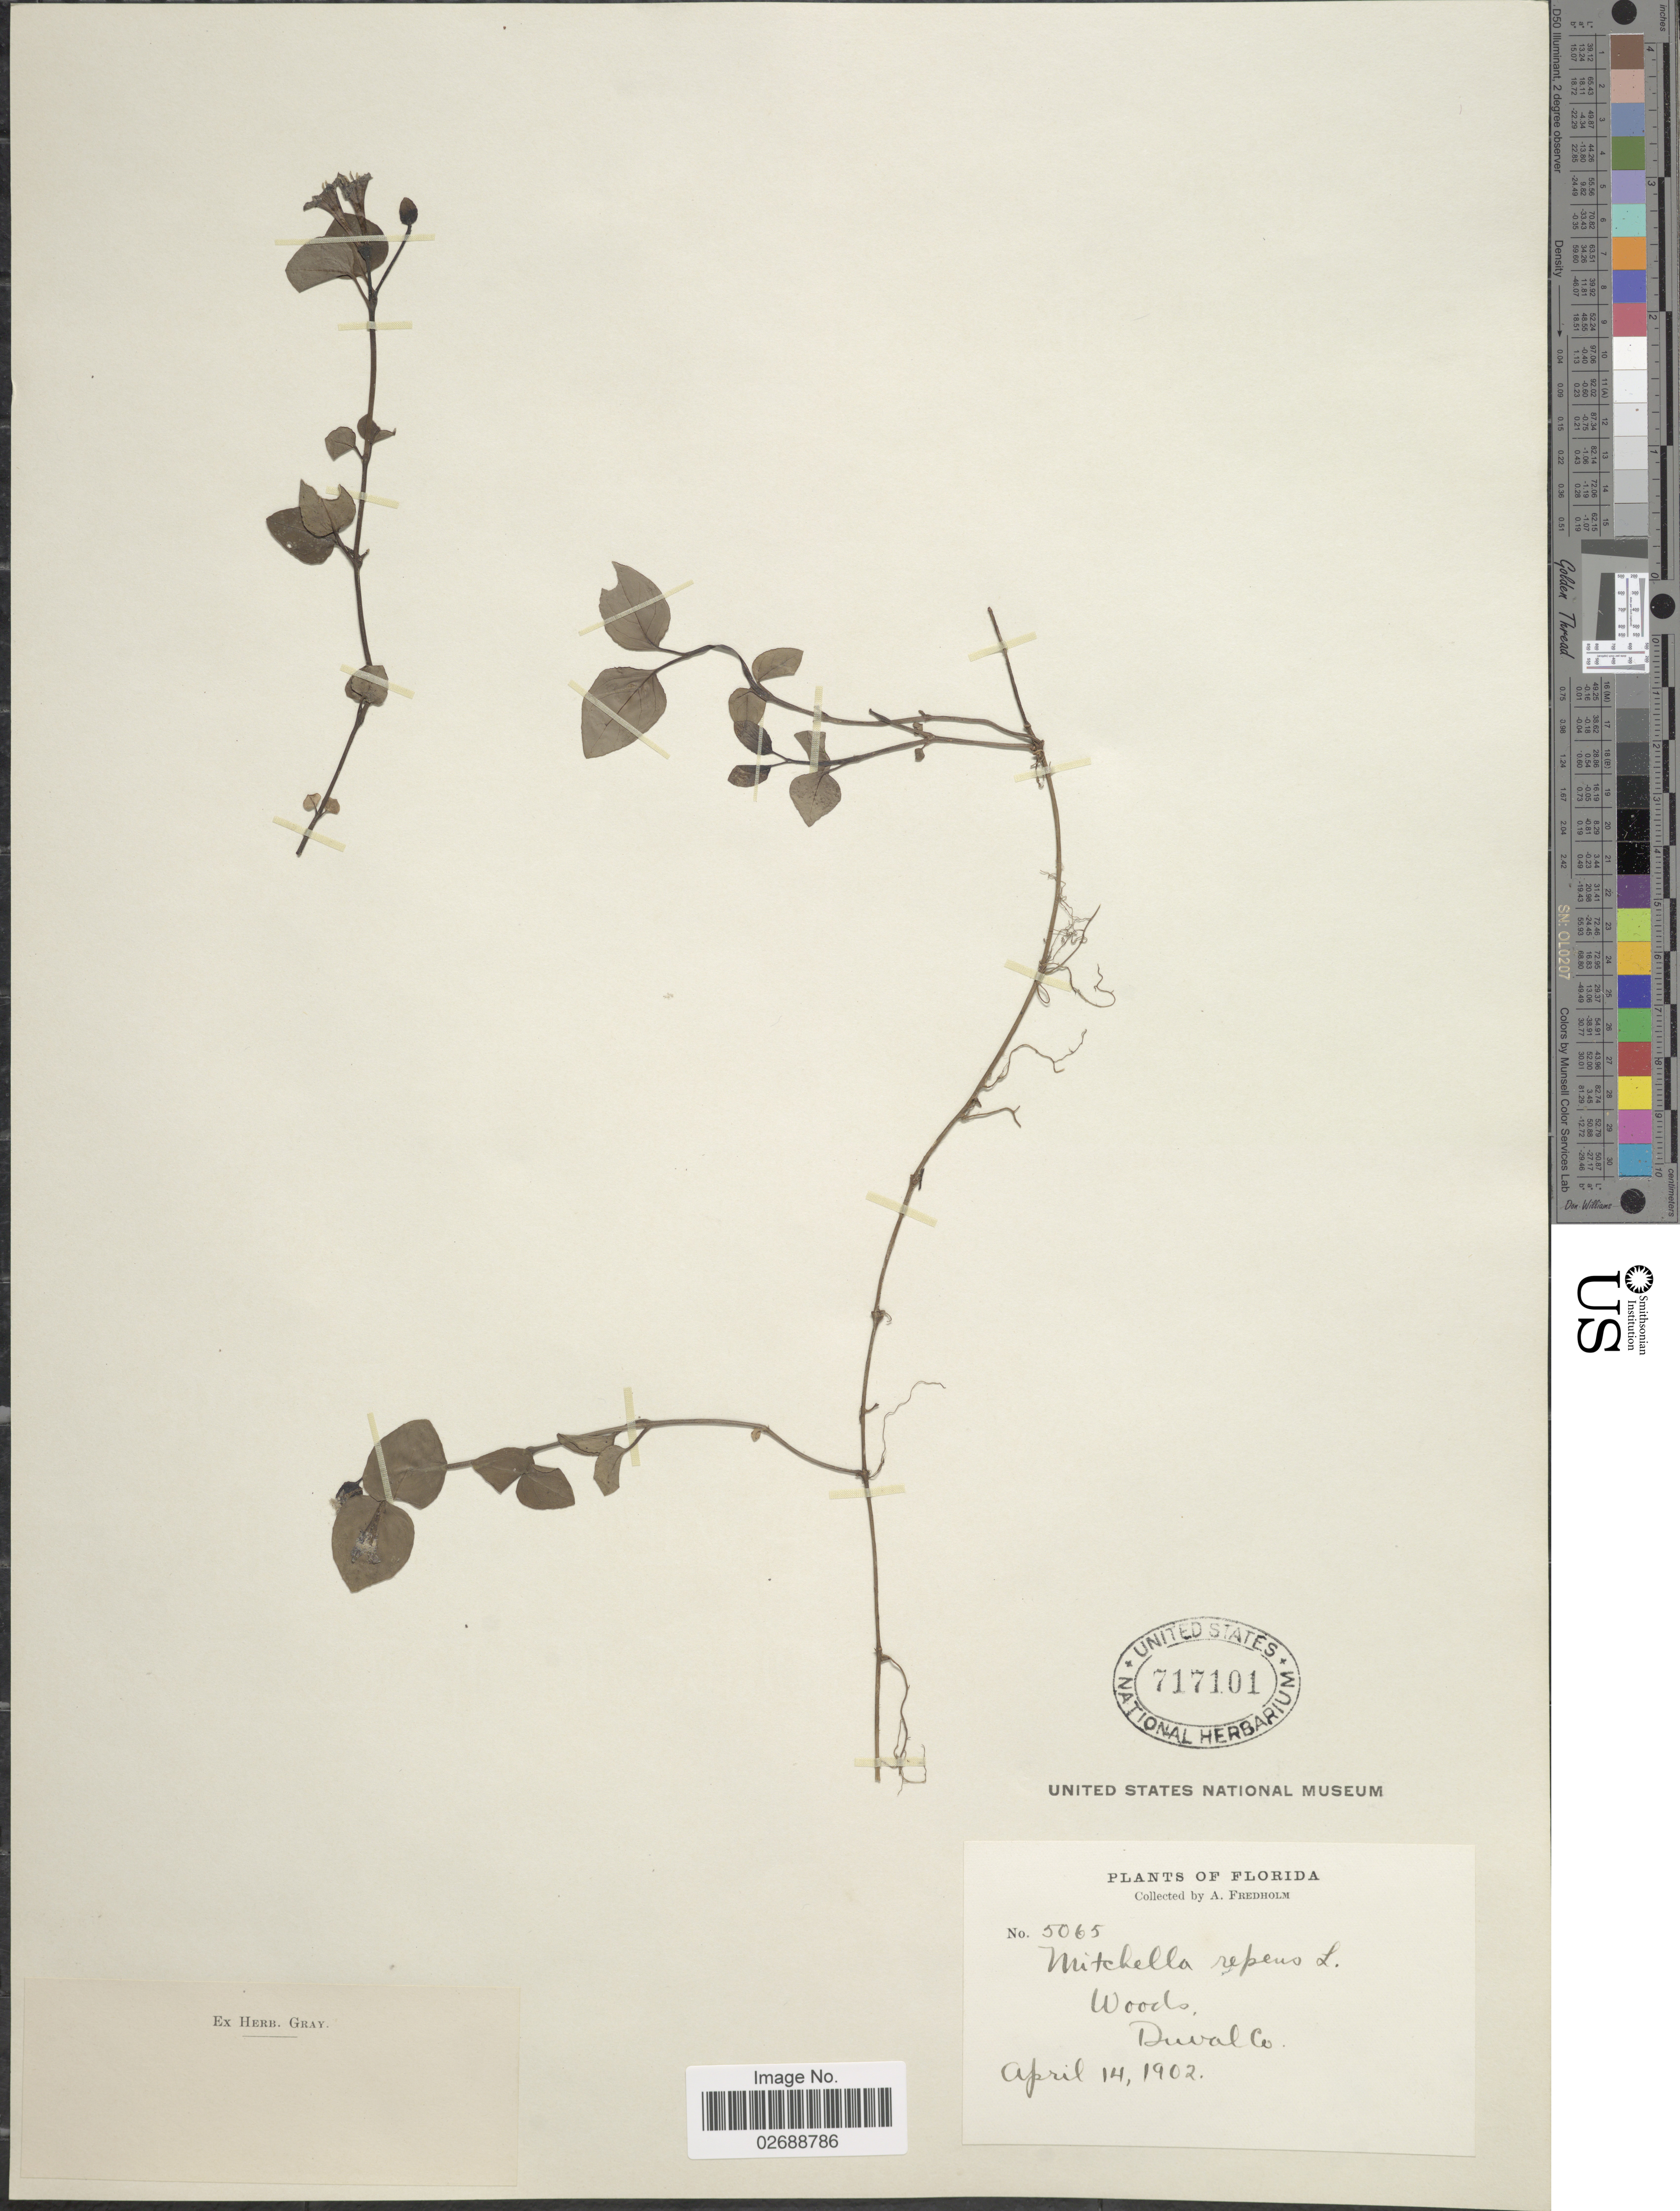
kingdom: Plantae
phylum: Tracheophyta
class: Magnoliopsida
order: Gentianales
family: Rubiaceae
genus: Mitchella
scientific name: Mitchella repens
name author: L.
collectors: A. Fredholm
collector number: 5065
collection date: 1902-04-14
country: United States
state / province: Florida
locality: Duval Co.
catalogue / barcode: US 717101